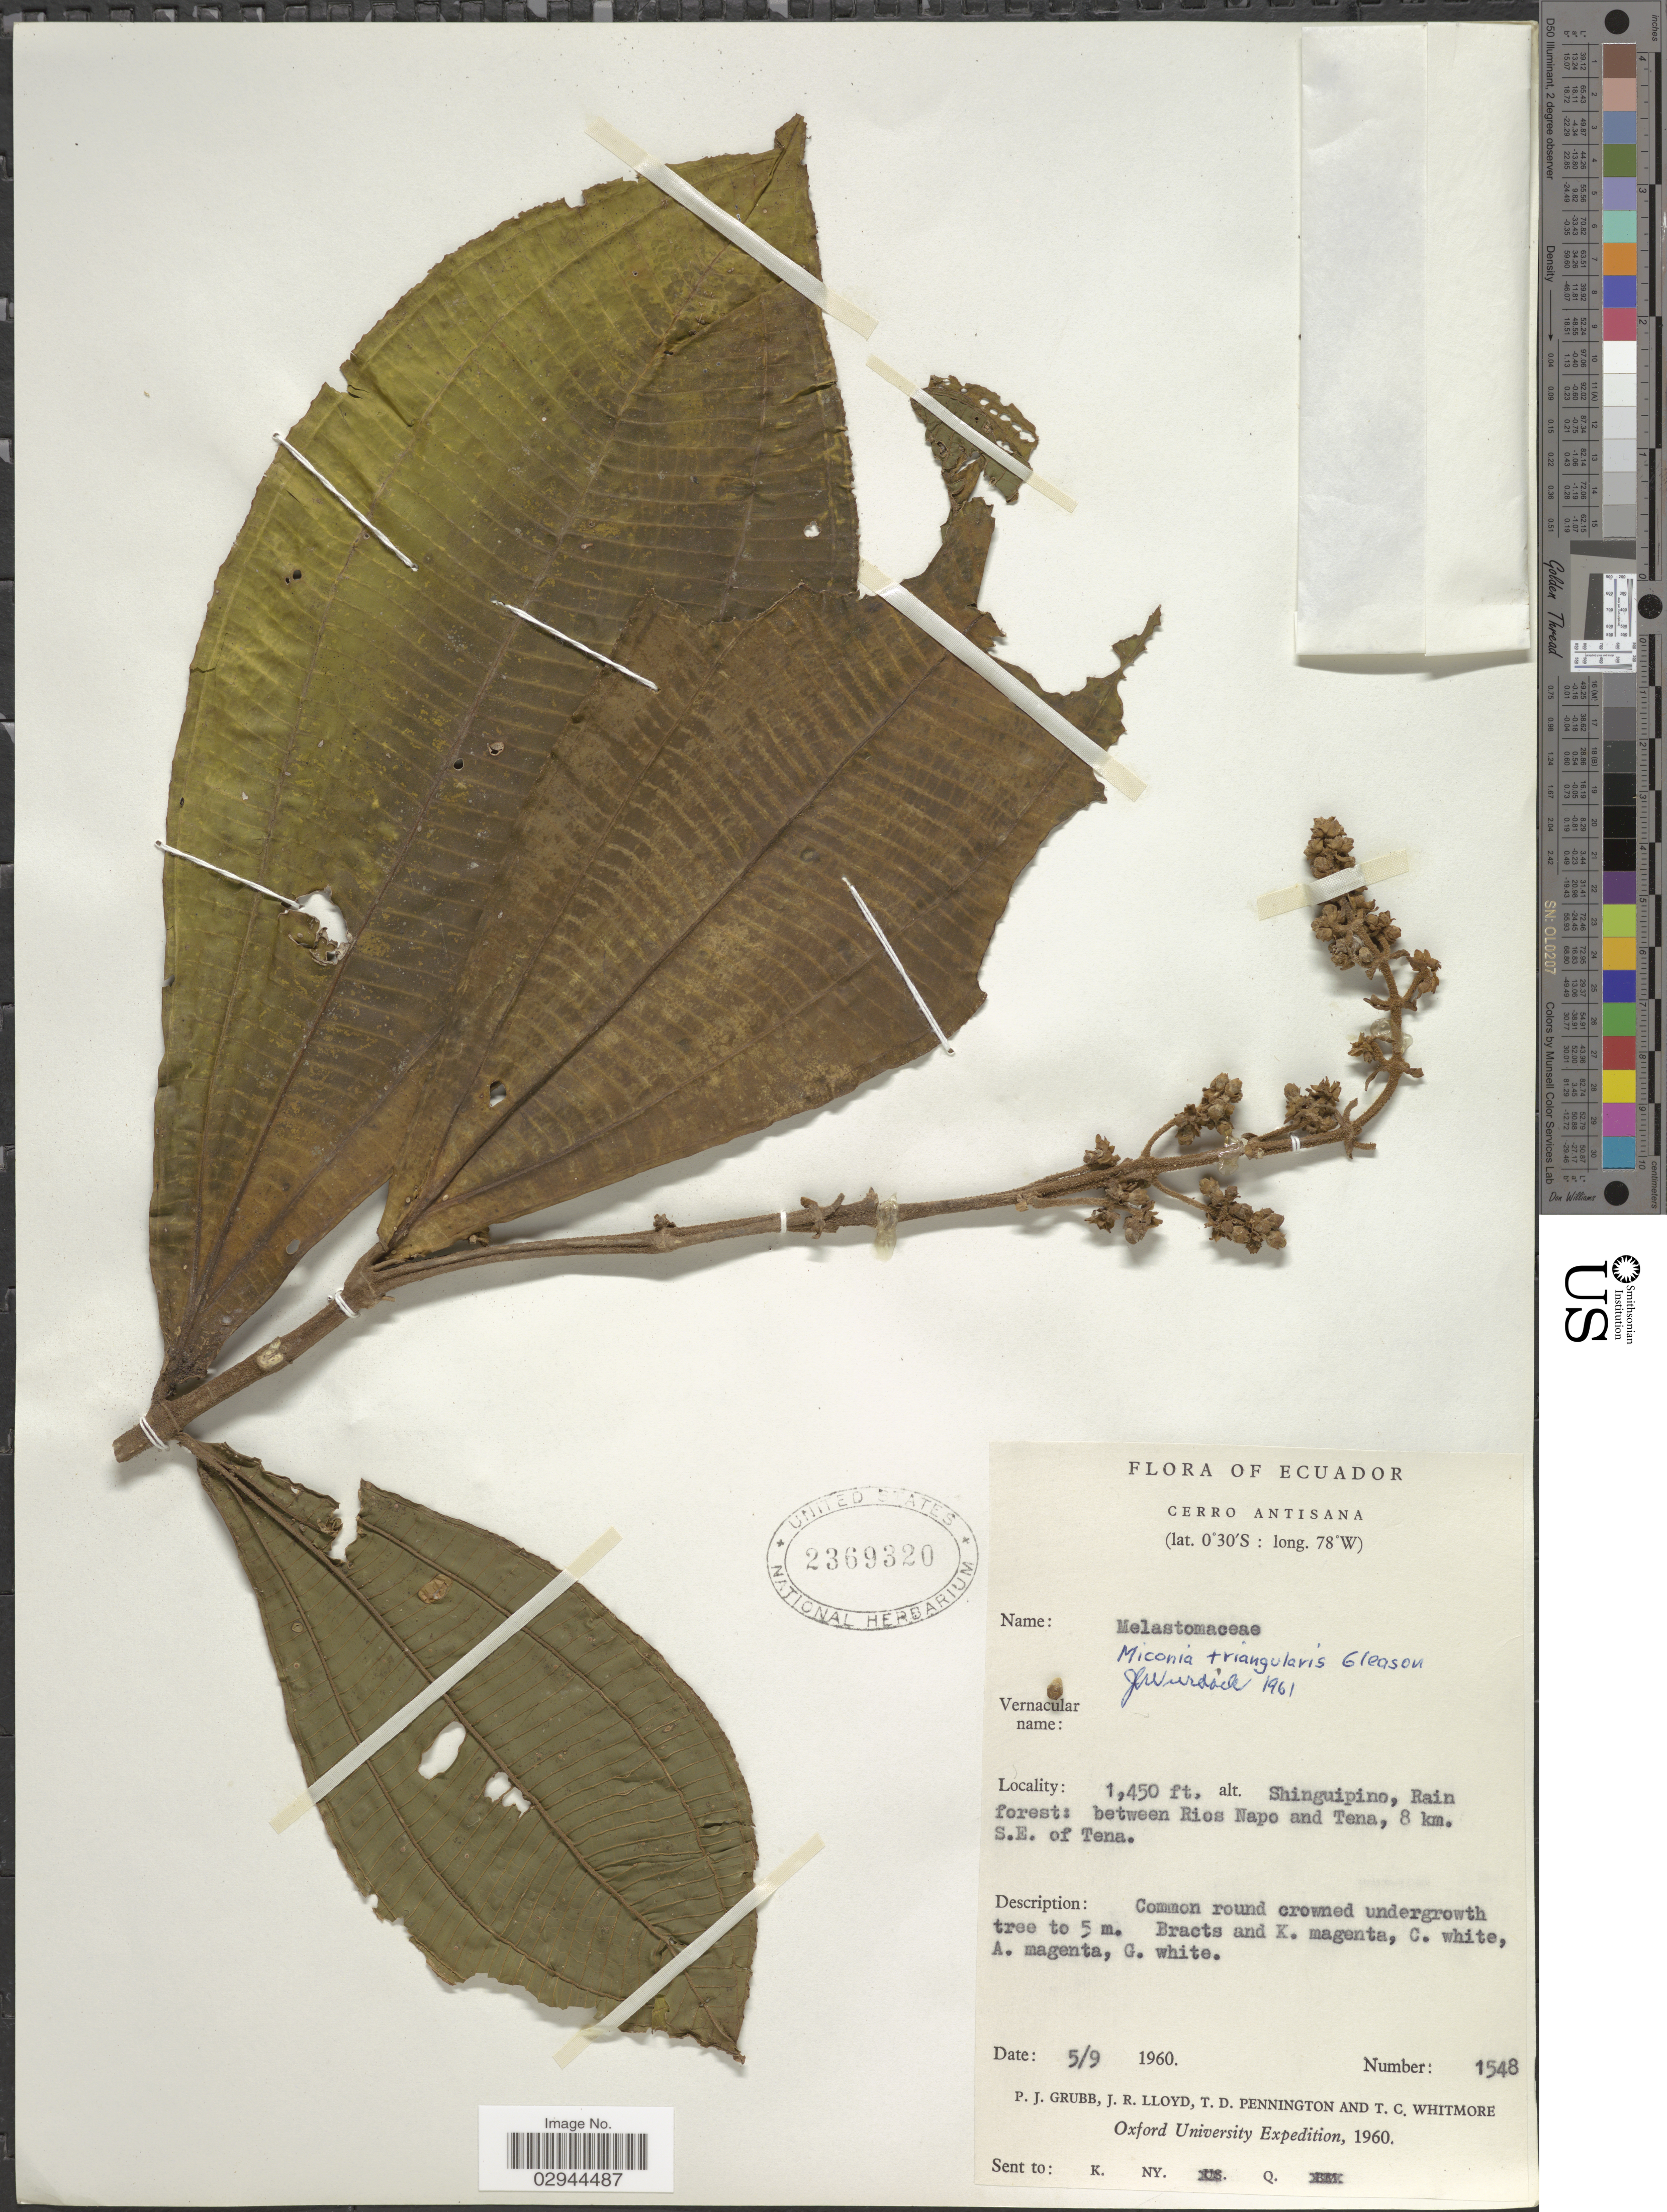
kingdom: Plantae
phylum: Tracheophyta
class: Magnoliopsida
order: Myrtales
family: Melastomataceae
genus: Miconia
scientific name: Miconia triangularis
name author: Gleason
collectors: P. J. Grubb, J. R. Lloyd, T. D. Pennington & T. C. Whitmore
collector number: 1548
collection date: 1960-09-05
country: Ecuador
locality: Cerro Antisana. Shinguipino, Rain forest: between Rios Napo and Tena, 8 km. S.E. of Tena.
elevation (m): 442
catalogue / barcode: US 2369320